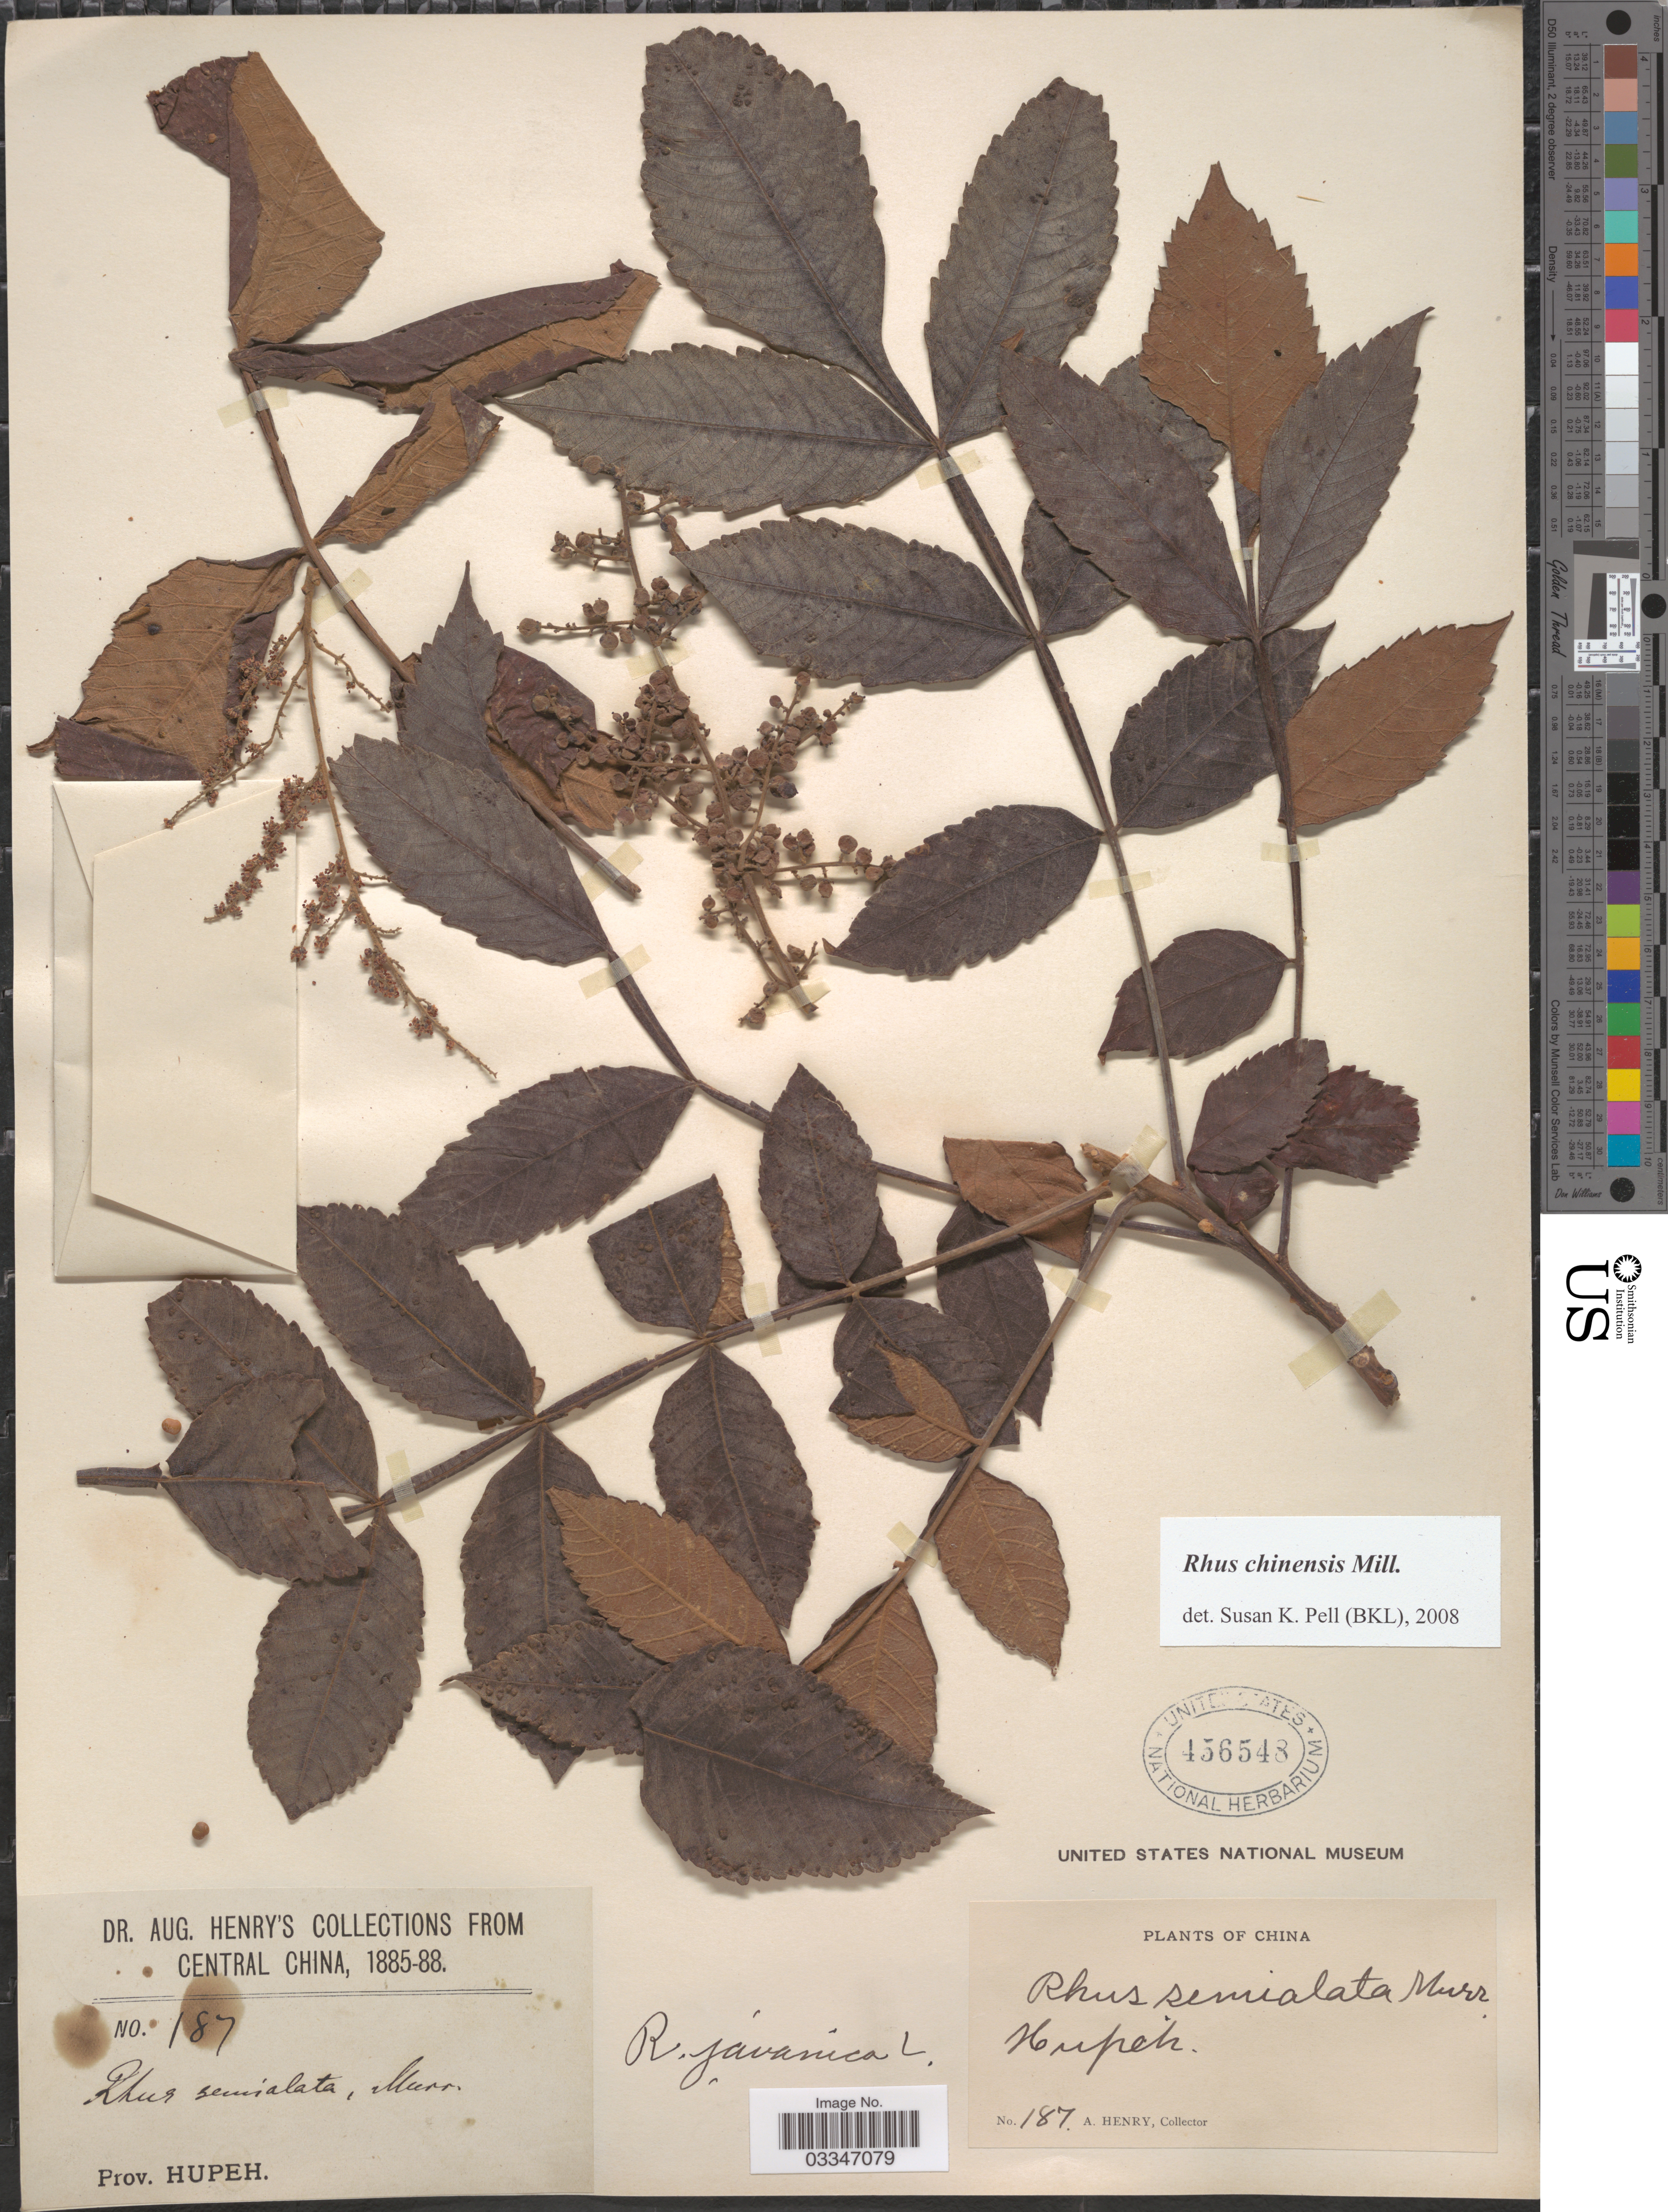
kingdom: Plantae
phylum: Tracheophyta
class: Magnoliopsida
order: Sapindales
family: Anacardiaceae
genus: Rhus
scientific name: Rhus chinensis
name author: Mill.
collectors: A. Henry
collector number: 187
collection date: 1885/1888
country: China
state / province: Hubei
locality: Central China. Prov. Hupeh.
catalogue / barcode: US 456548